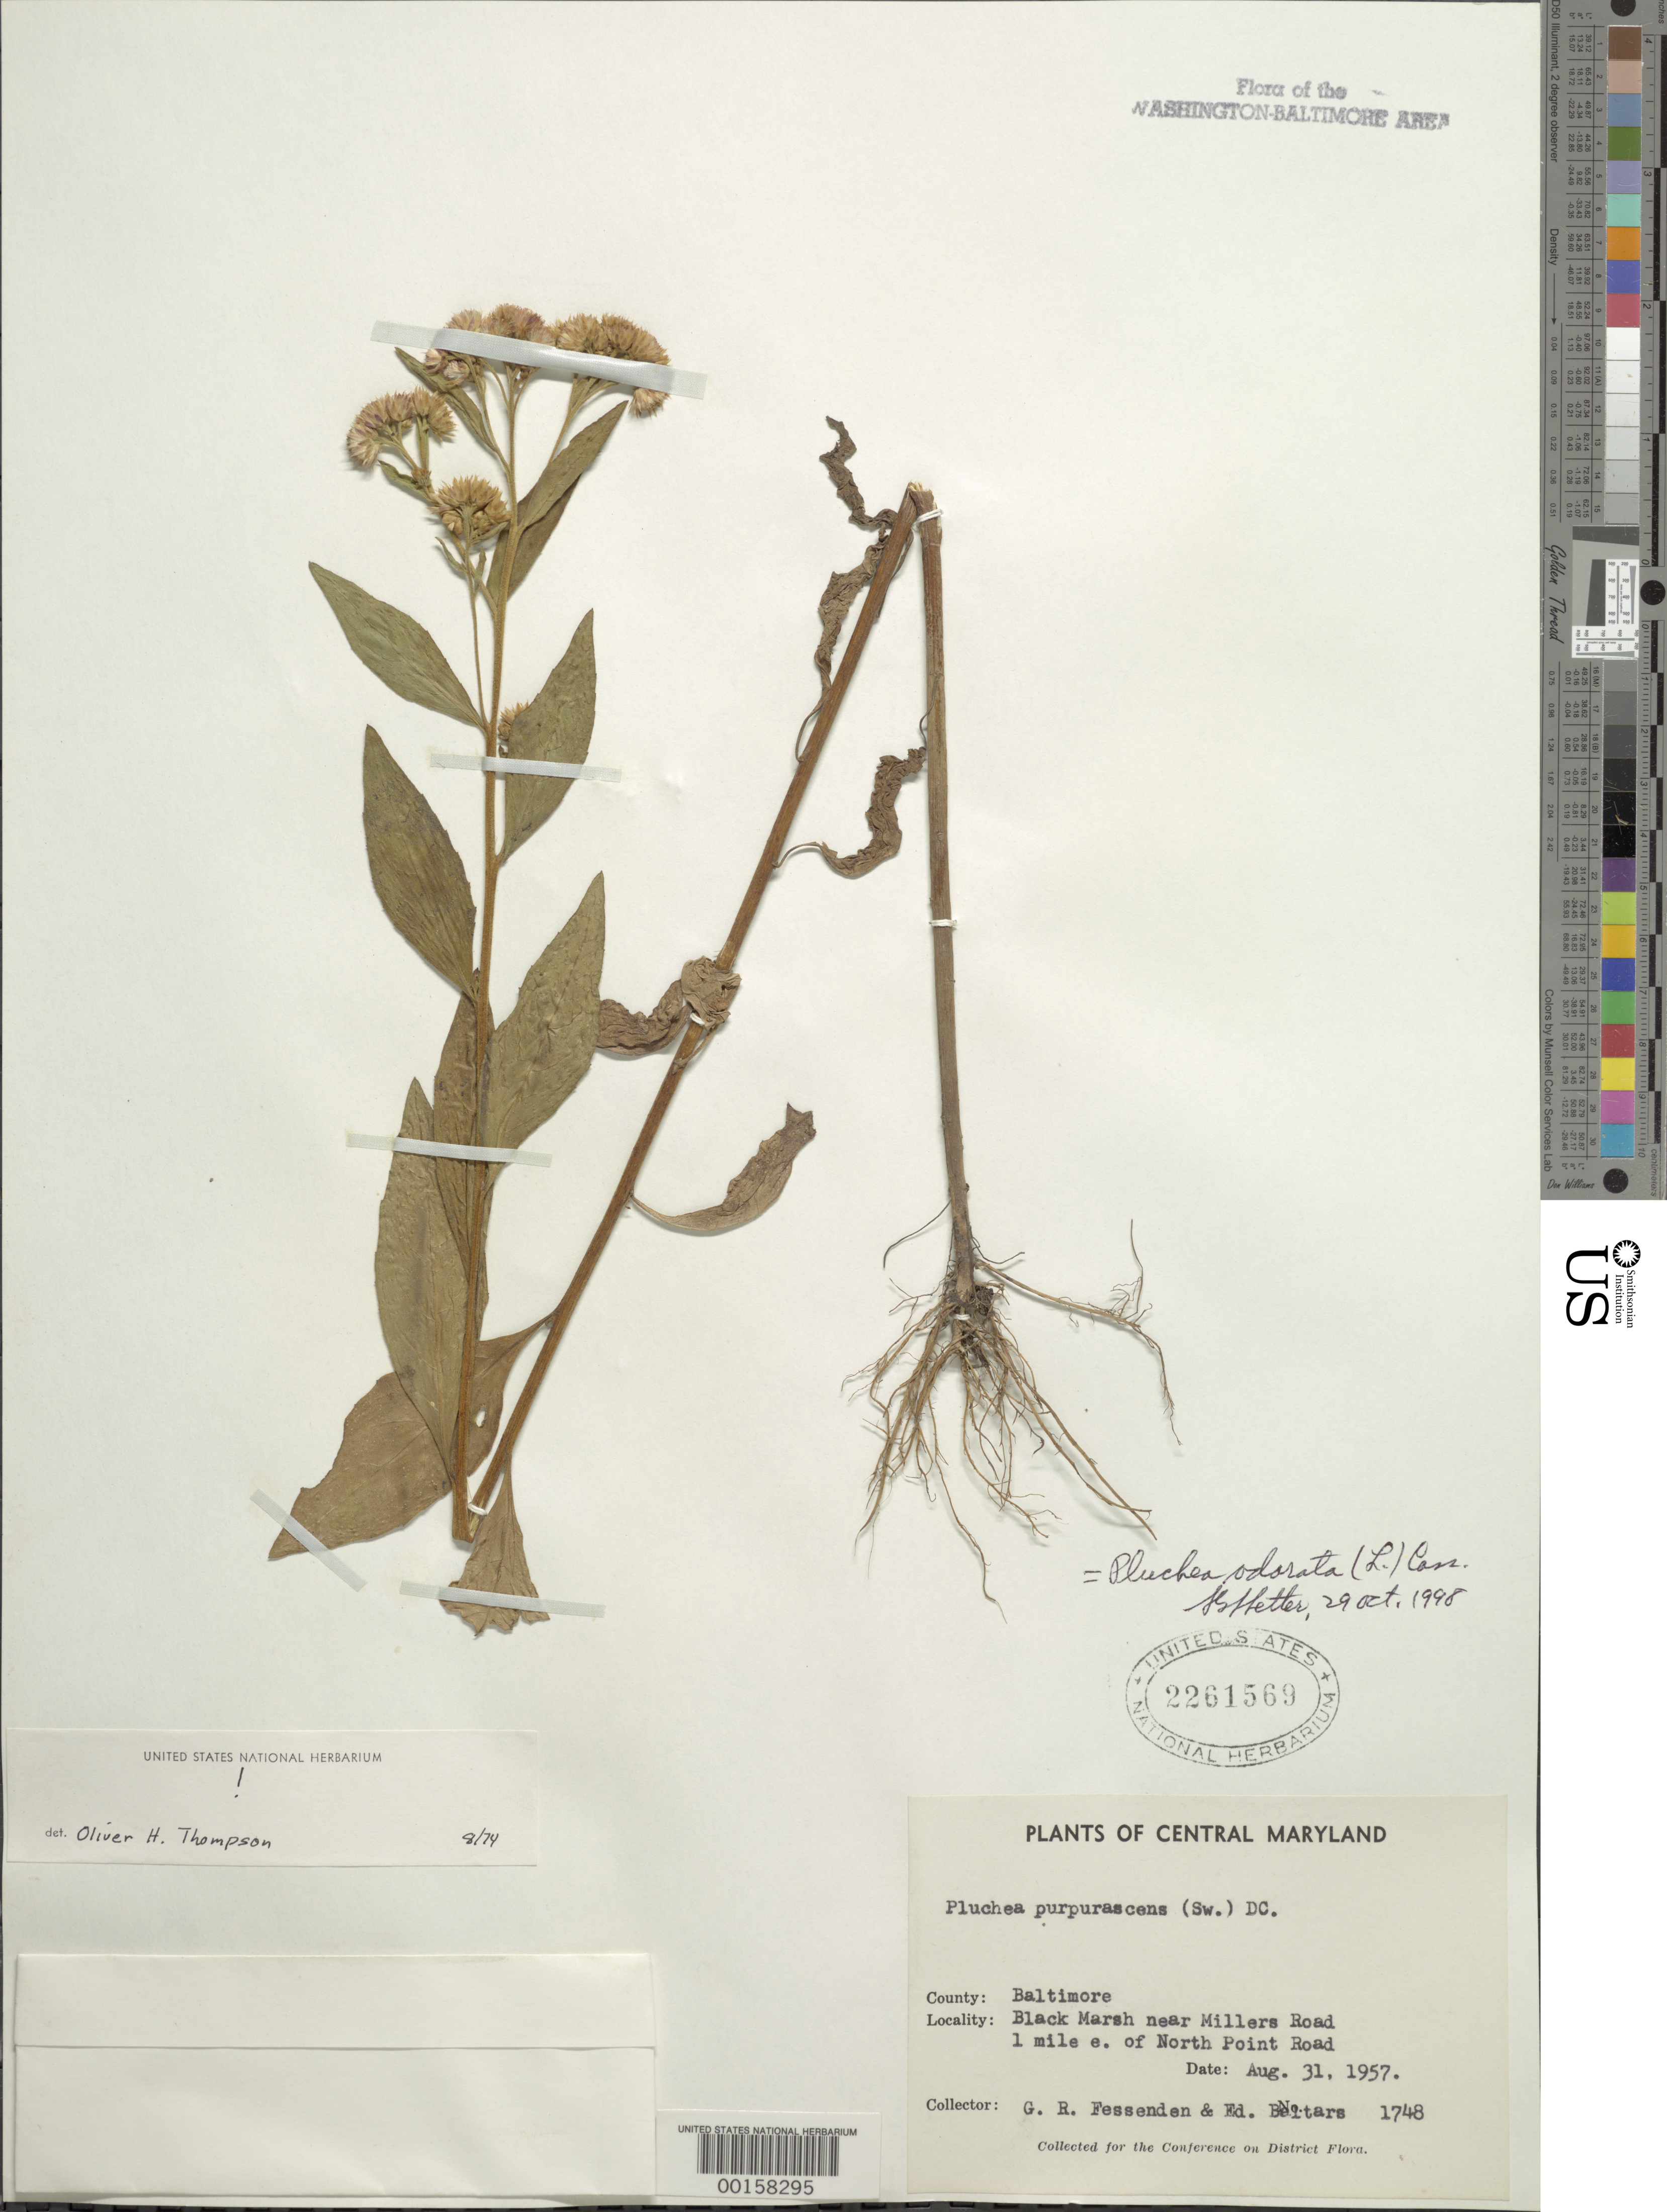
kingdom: Plantae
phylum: Tracheophyta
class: Magnoliopsida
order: Asterales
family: Asteraceae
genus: Pluchea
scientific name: Pluchea odorata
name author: (L.) Cass.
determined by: Shetler, Stanwyn G., (US), NMNH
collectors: G. Fessenden & E. Baltars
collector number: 1748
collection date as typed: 31 Aug 1957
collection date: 1957-08-31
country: United States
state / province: Maryland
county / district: Baltimore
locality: Black Marsh near Millers Road east of north Point Road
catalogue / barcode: US 2261569